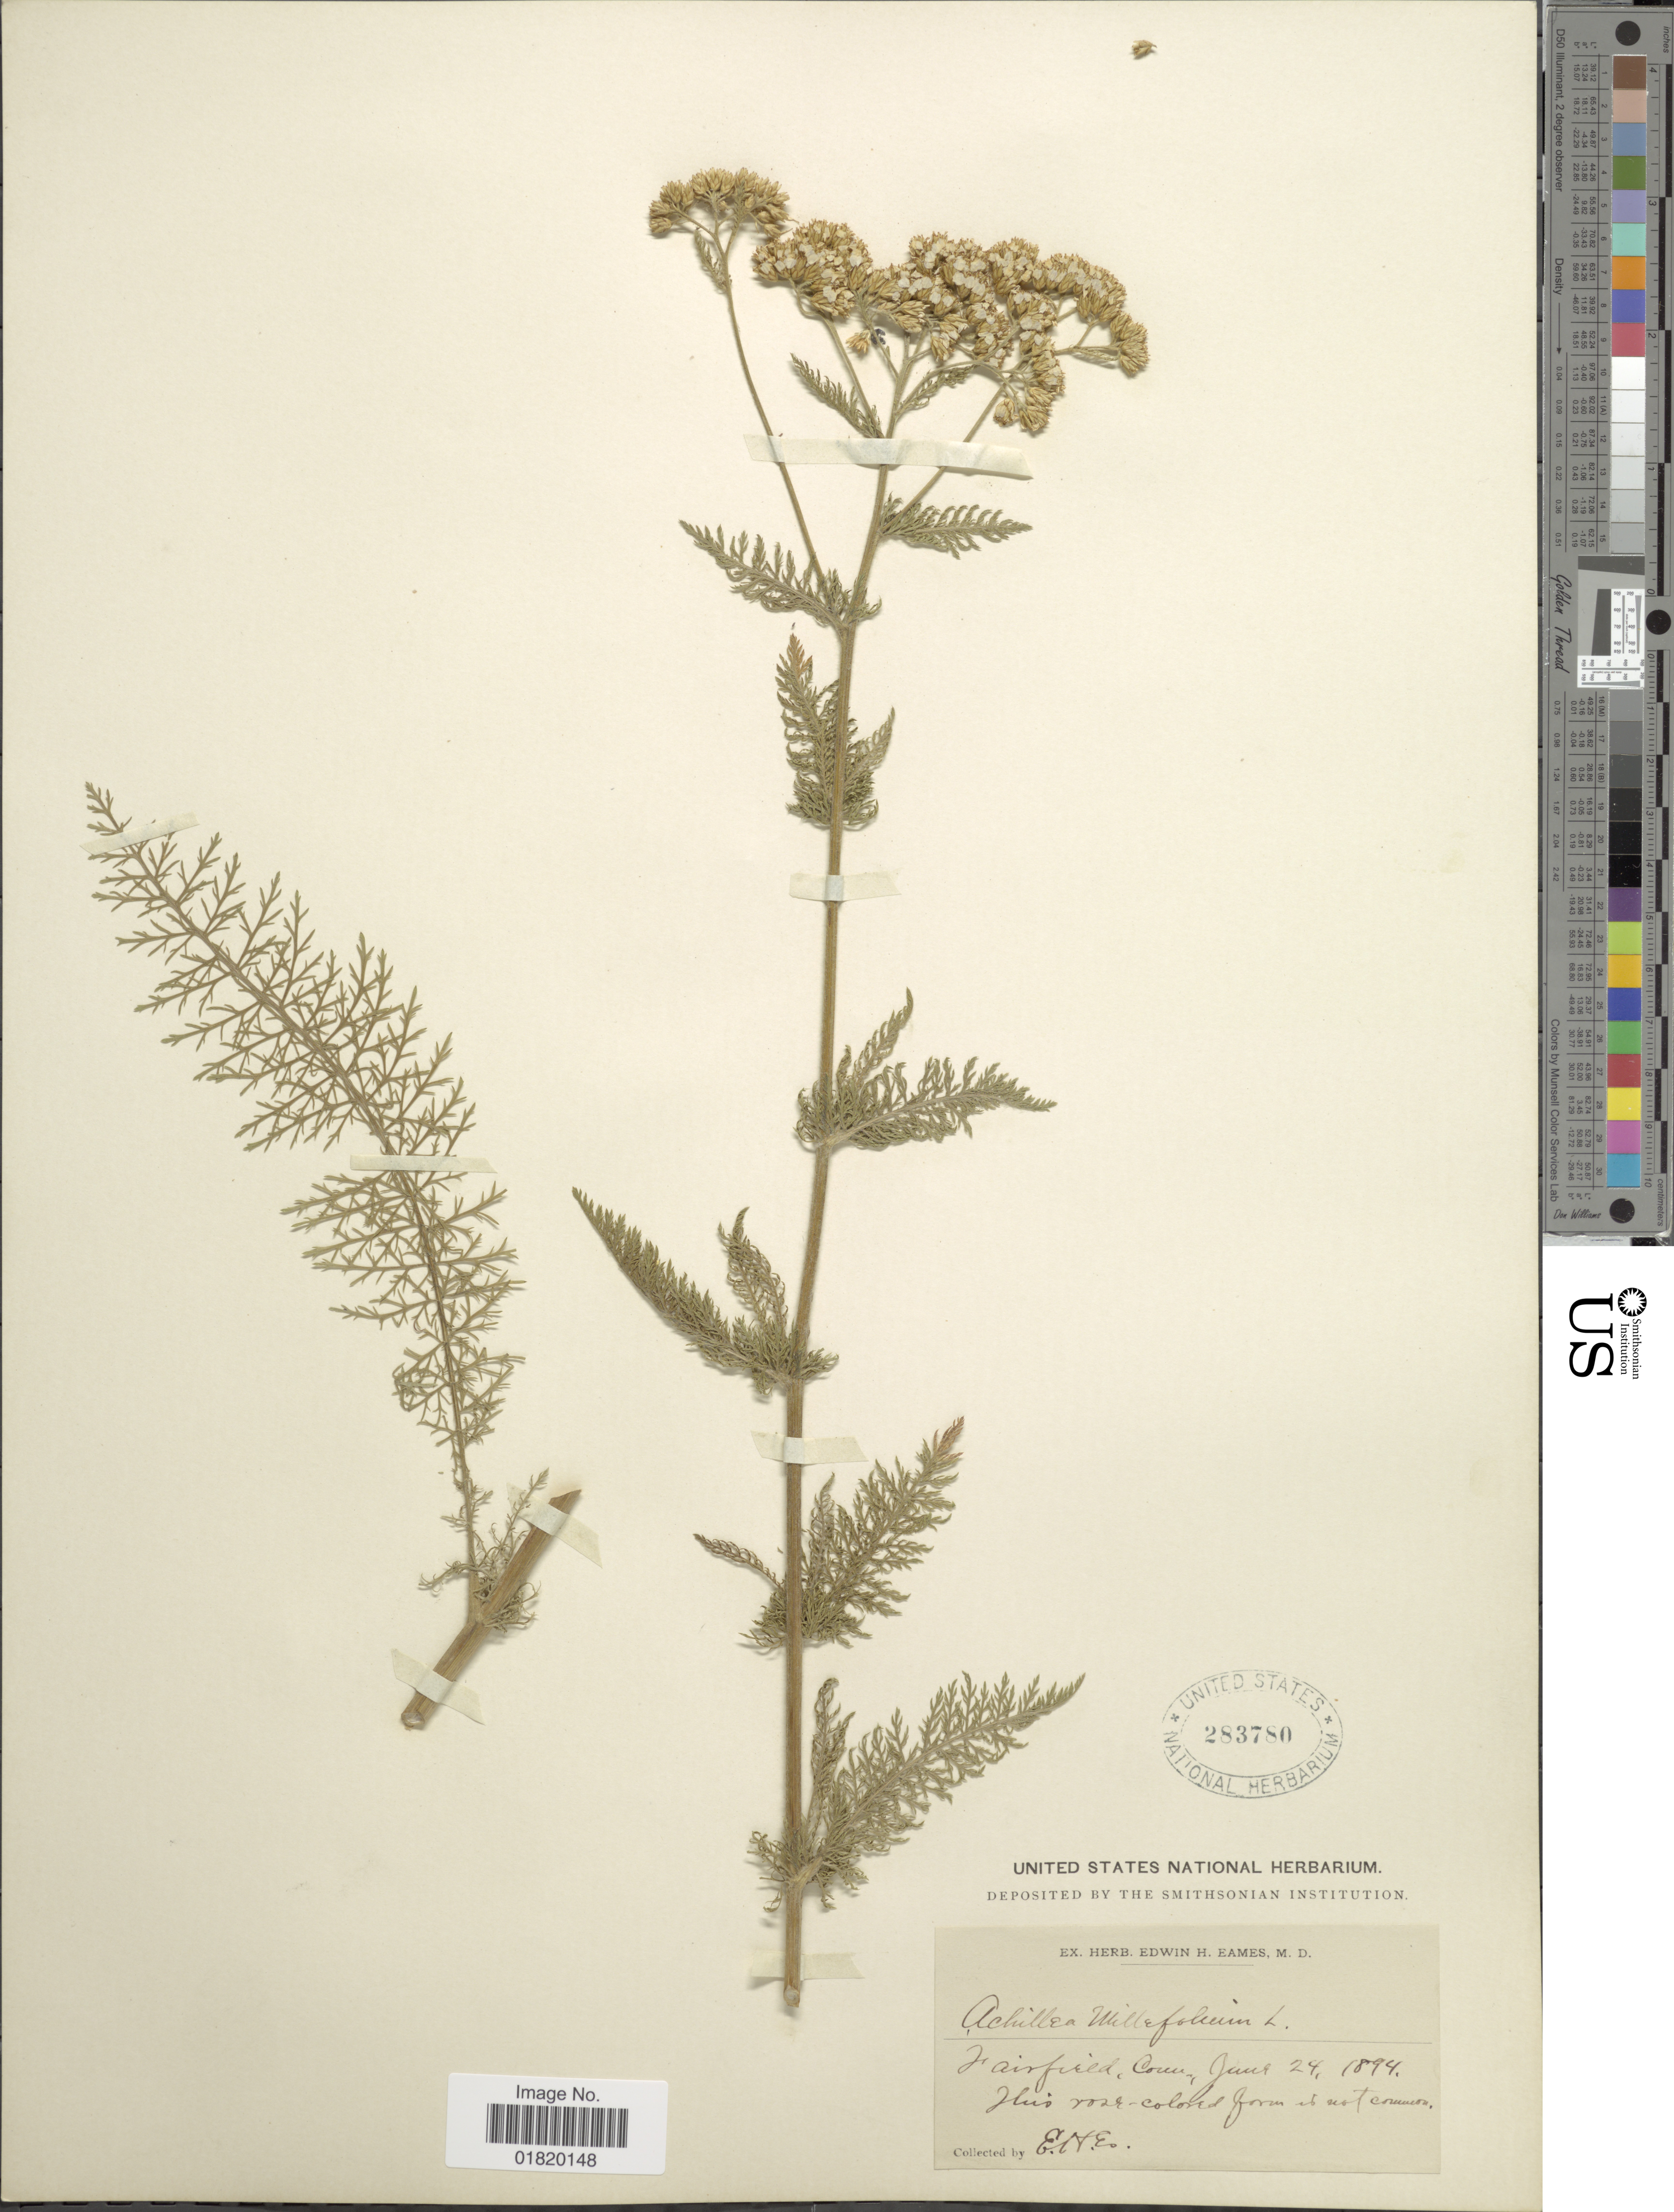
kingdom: Plantae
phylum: Tracheophyta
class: Magnoliopsida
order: Asterales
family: Asteraceae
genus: Achillea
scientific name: Achillea millefolium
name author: L.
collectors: E. H. Eames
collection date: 1894-06-24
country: United States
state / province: Connecticut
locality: Fairfield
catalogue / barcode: US 283780